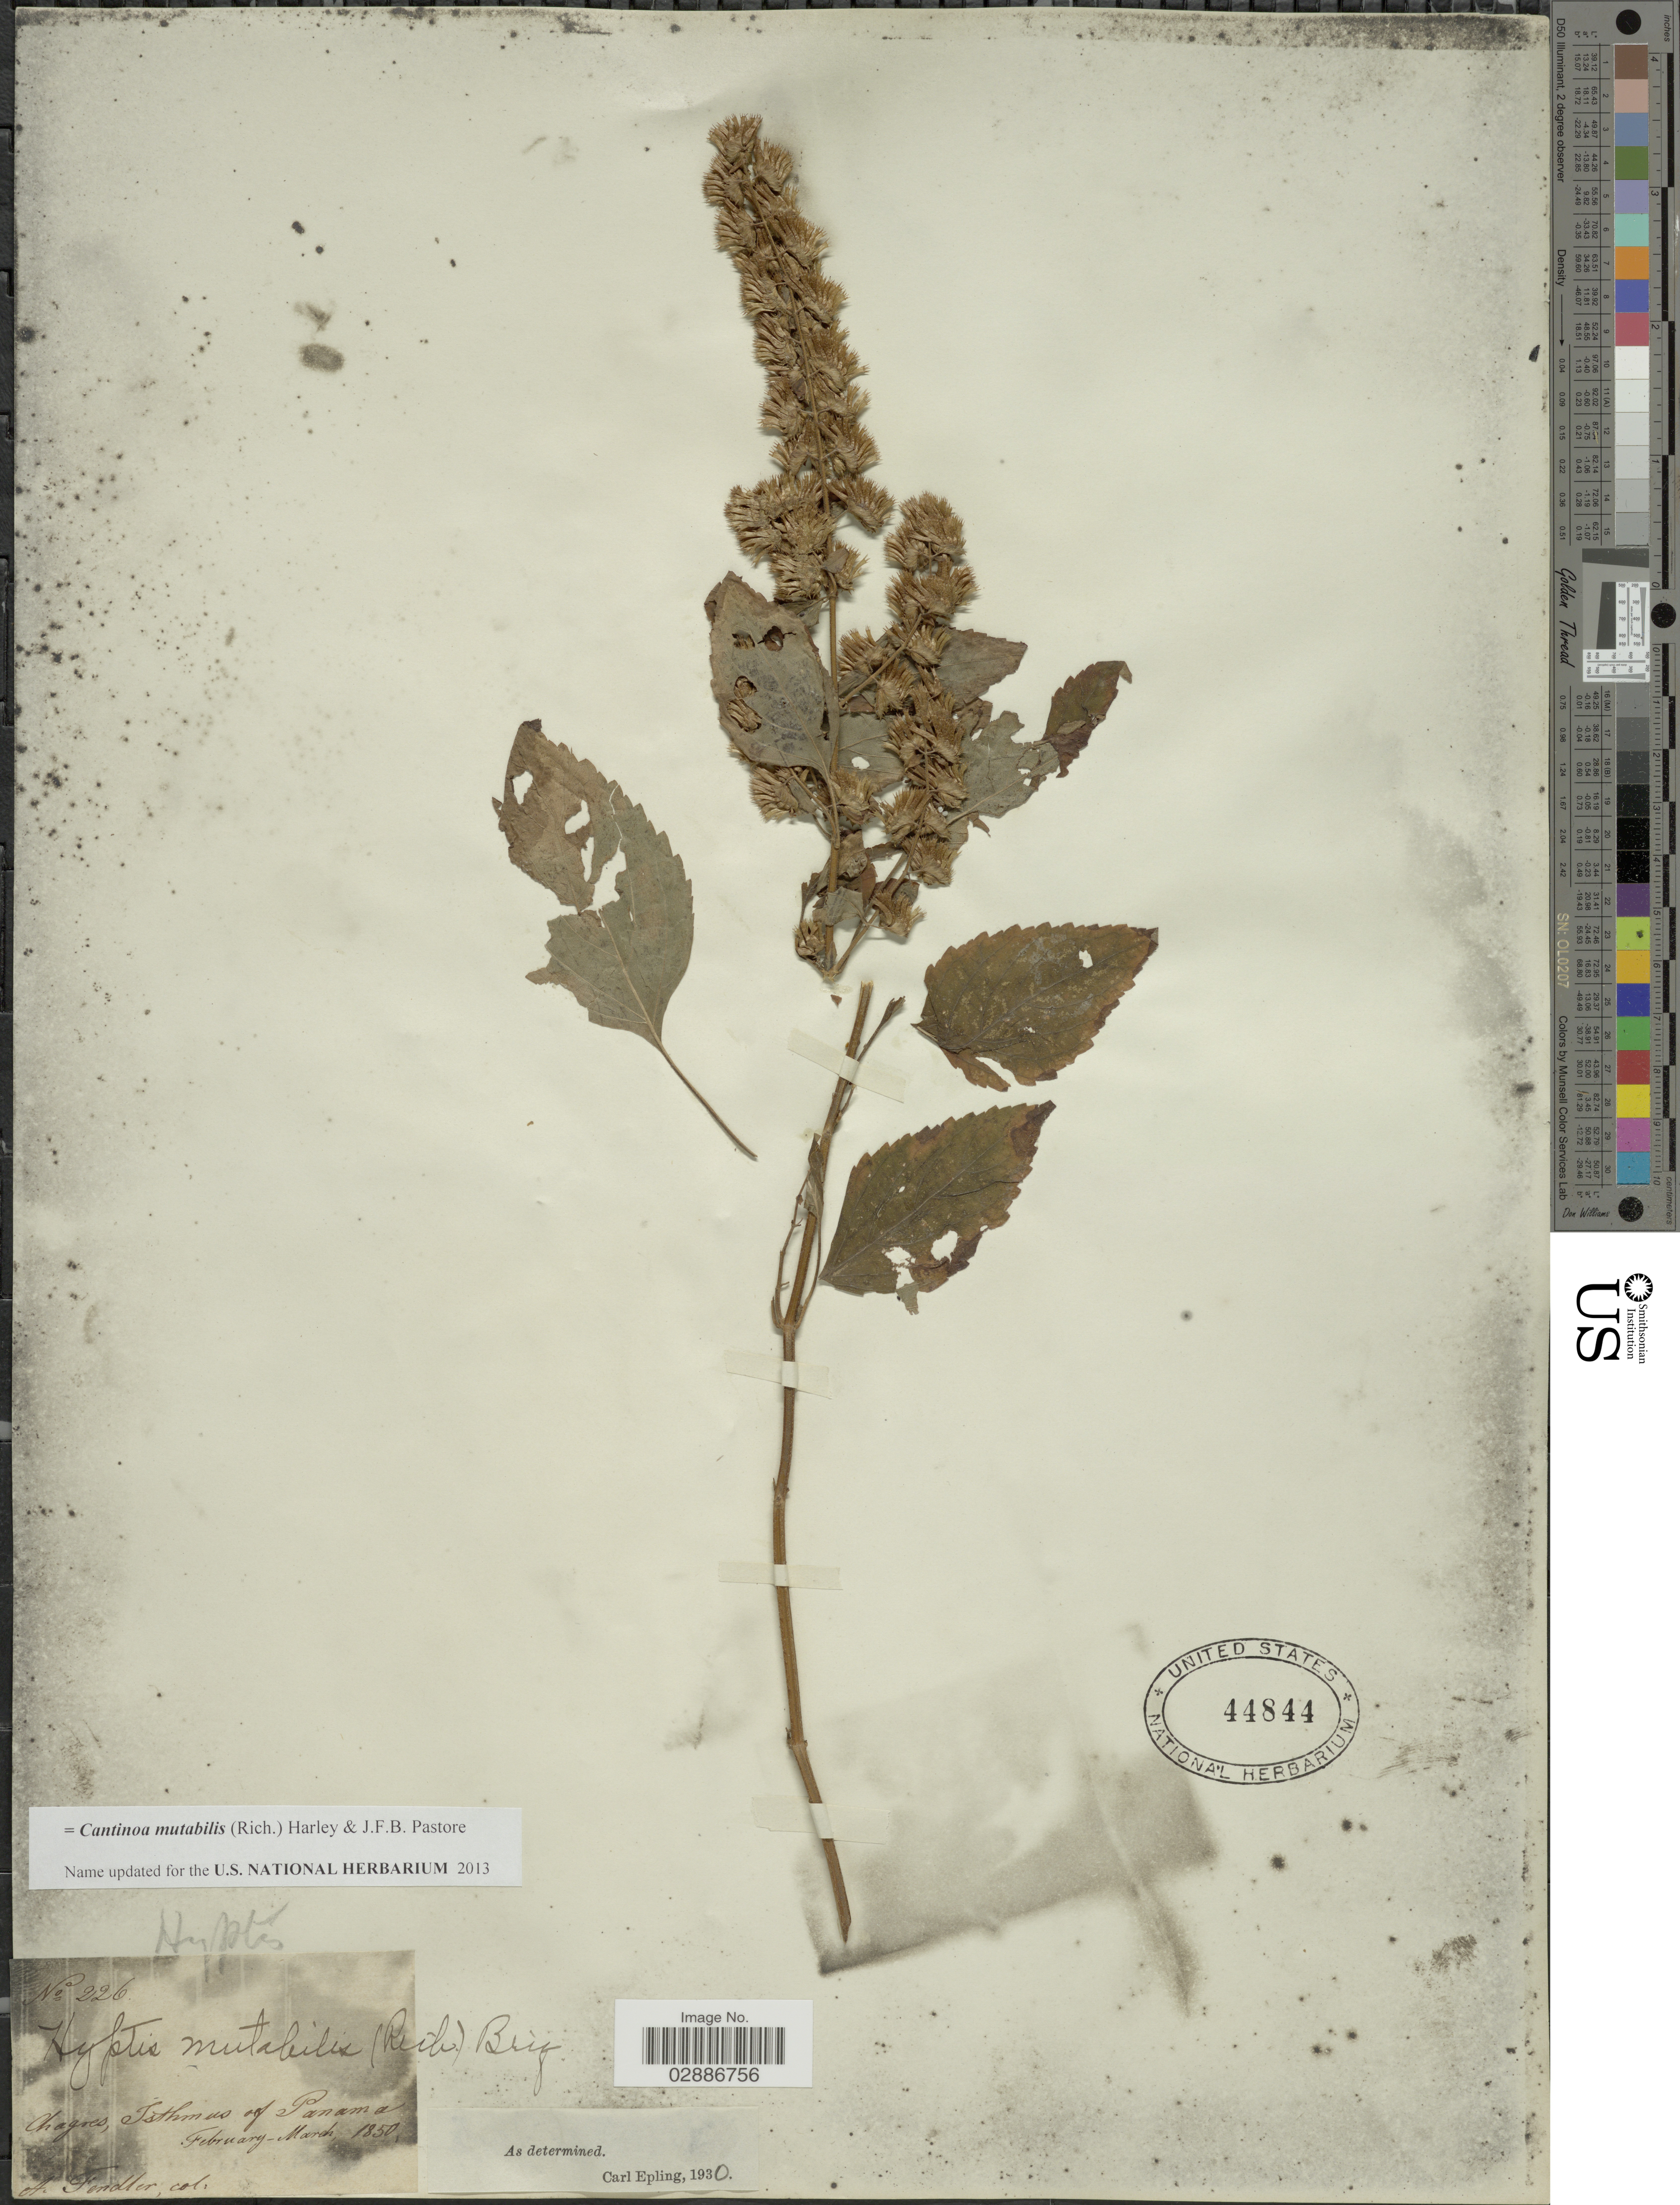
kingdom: Plantae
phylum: Tracheophyta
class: Magnoliopsida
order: Lamiales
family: Lamiaceae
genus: Cantinoa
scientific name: Cantinoa mutabilis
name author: (Rich.) Harley & J.F.B. Pastore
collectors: A. Fendler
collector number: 226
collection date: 1850-02/1850-03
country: Panama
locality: Chagres, Isthmus of Panama.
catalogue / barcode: US 44844